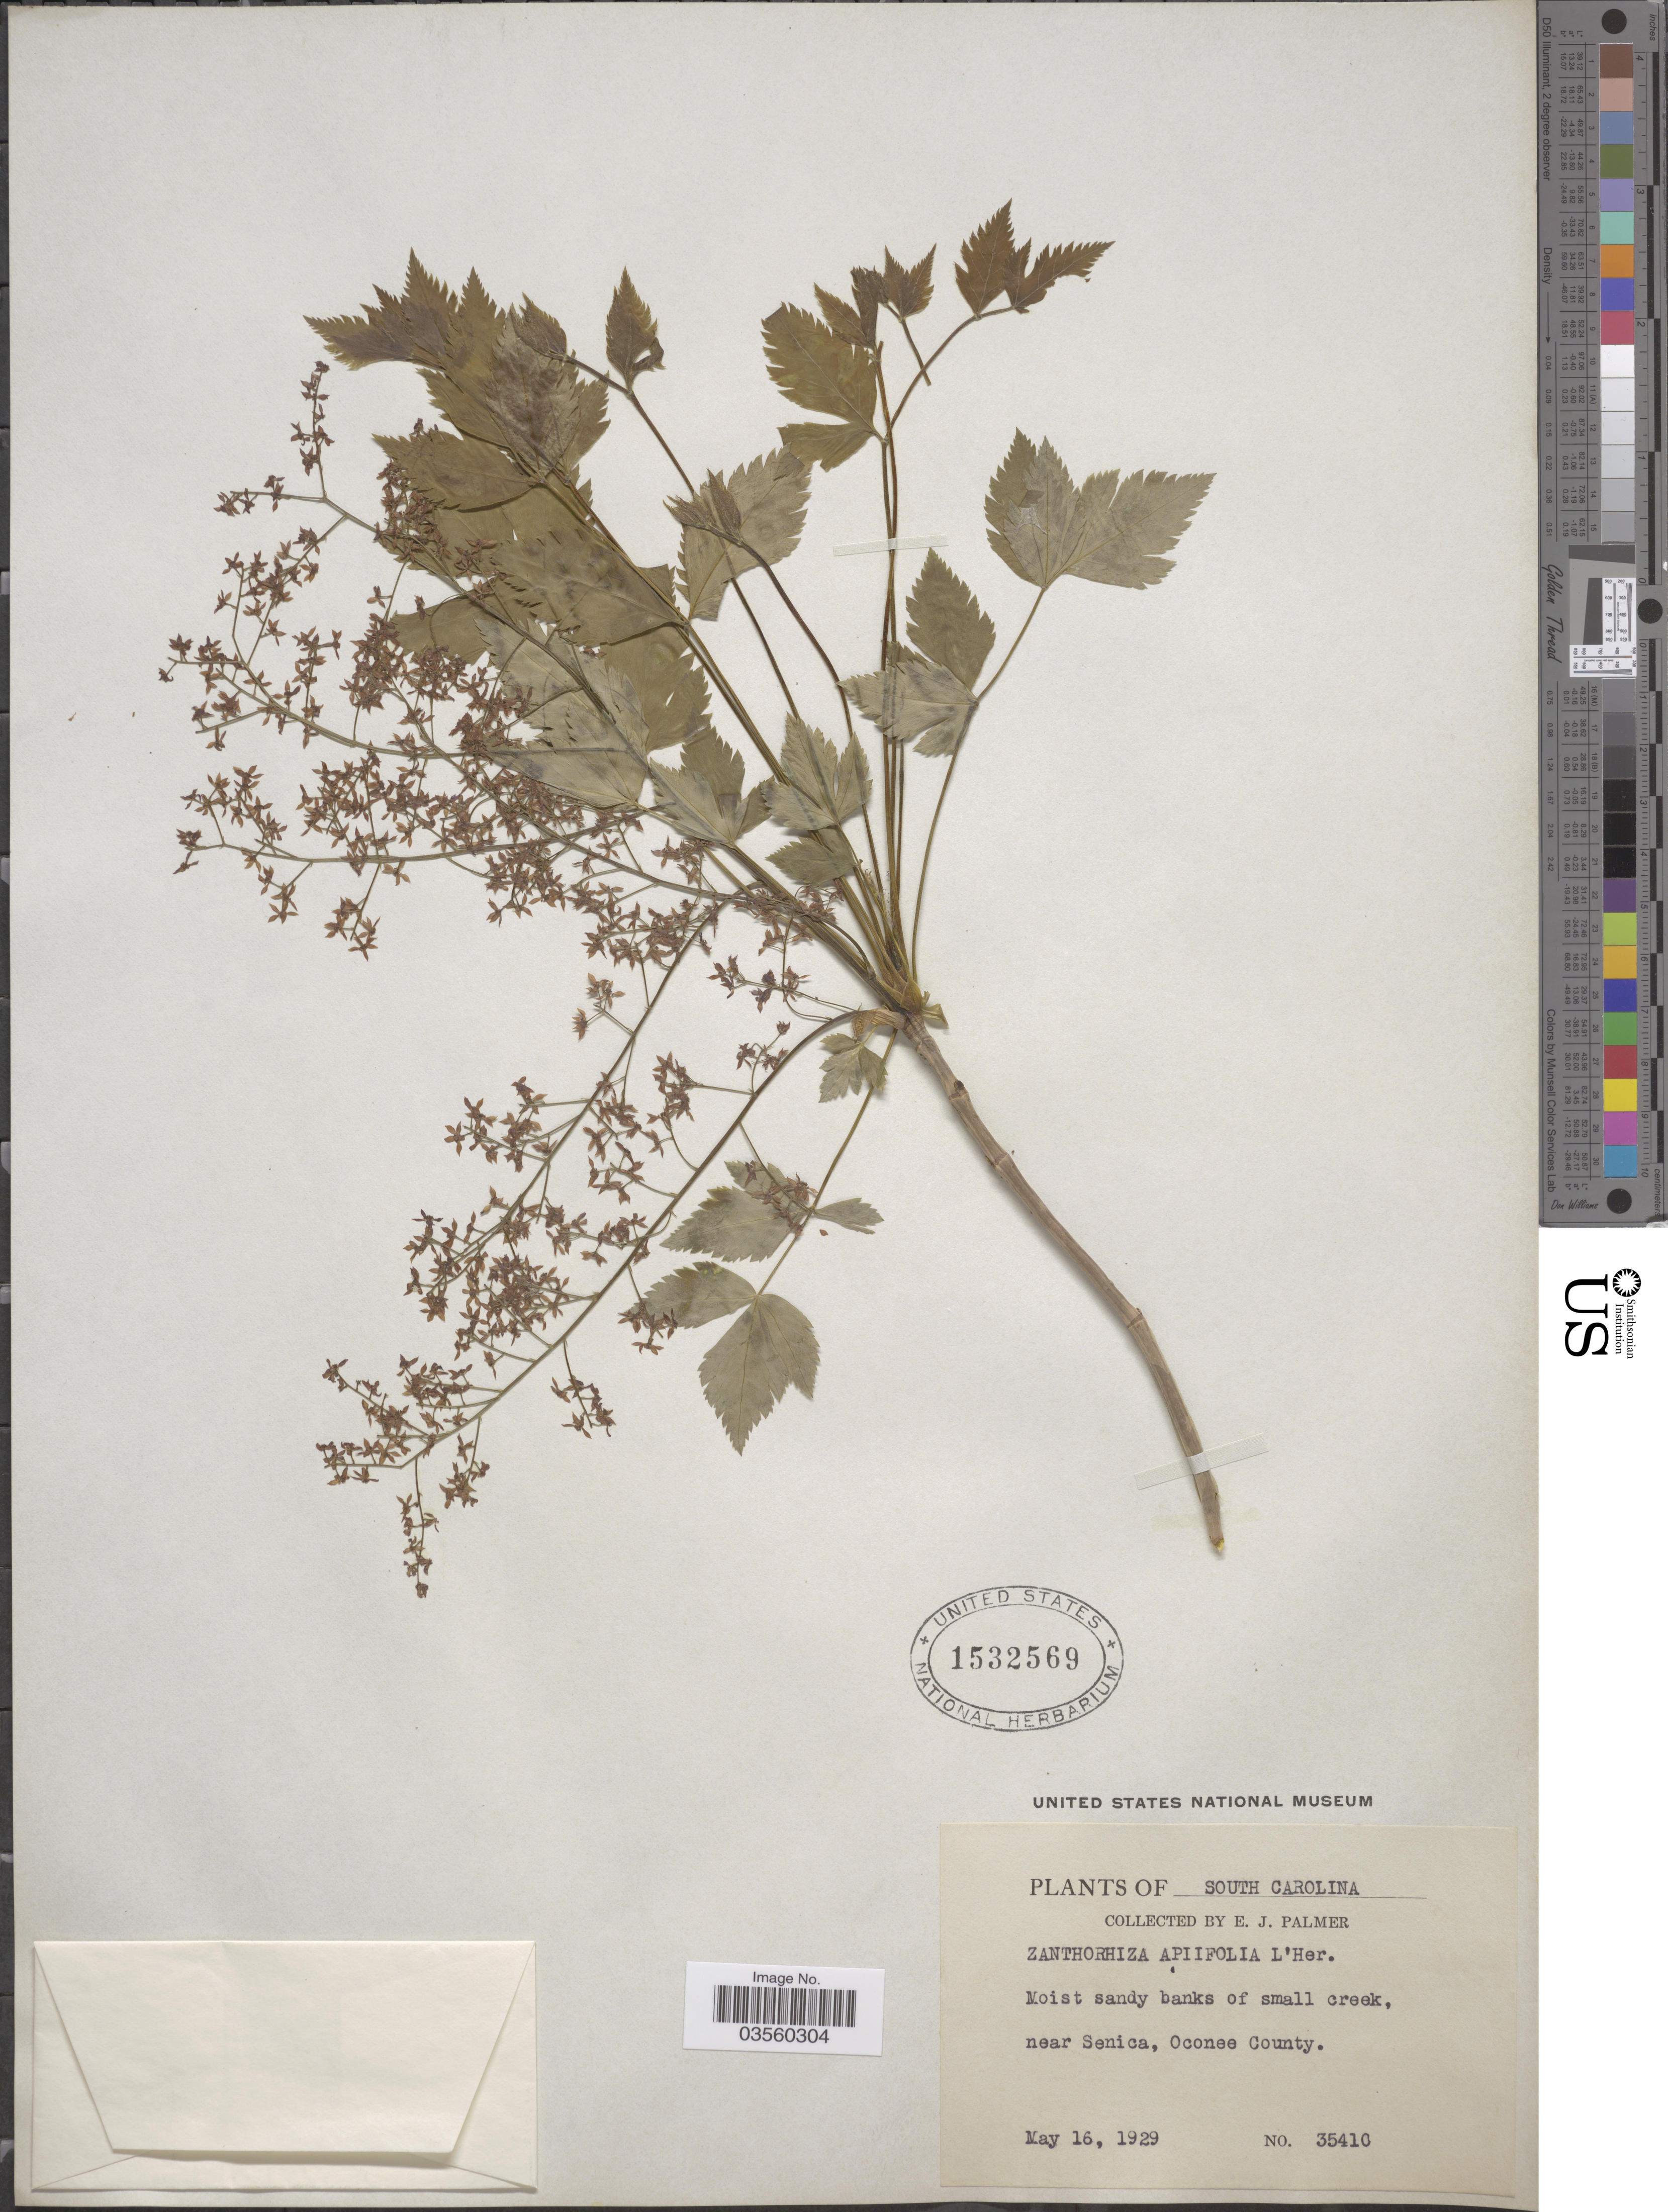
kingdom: Plantae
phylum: Tracheophyta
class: Magnoliopsida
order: Ranunculales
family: Ranunculaceae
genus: Xanthorhiza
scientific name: Xanthorhiza apiifolia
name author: L'Hér.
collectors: E. J. Palmer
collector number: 35410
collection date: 1929-05-16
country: United States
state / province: South Carolina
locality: Near Senica, Oconee County.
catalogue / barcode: US 1532569